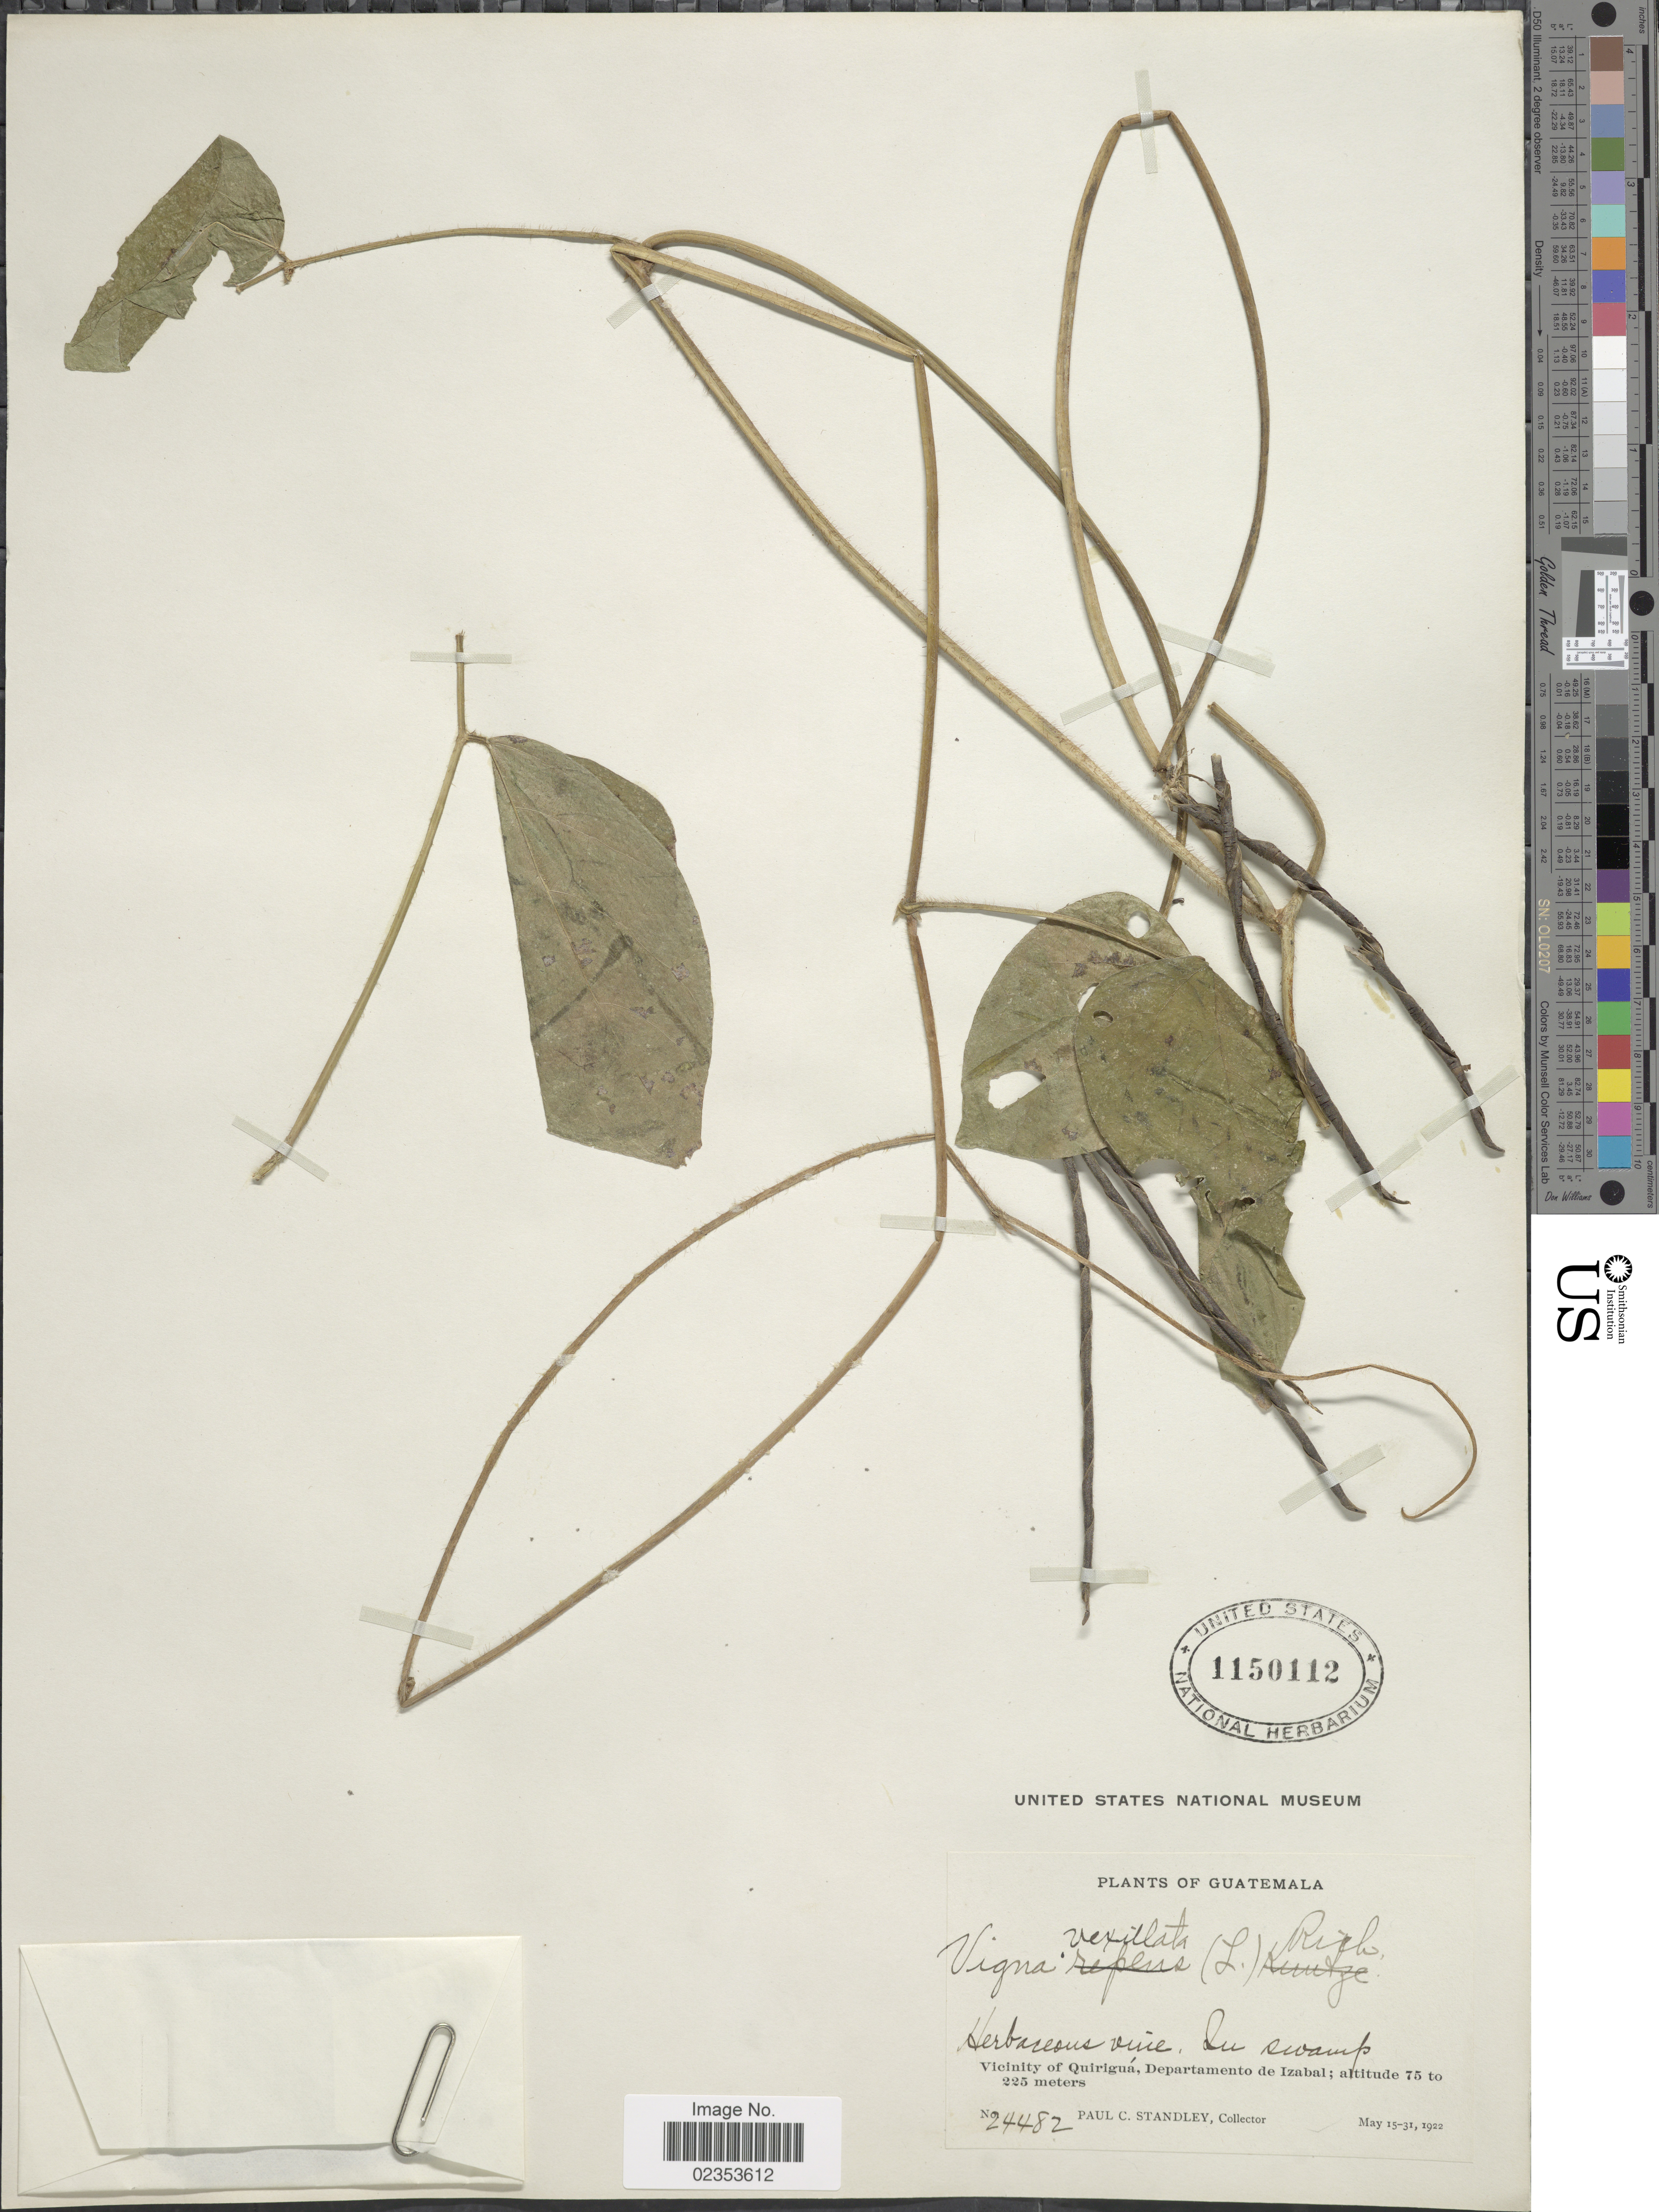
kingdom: Plantae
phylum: Tracheophyta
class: Magnoliopsida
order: Fabales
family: Fabaceae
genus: Vigna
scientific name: Vigna vexillata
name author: (L.) A. Rich.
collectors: P. C. Standley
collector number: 24482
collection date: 1922-05-15/1922-05-31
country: Guatemala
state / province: Izabal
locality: Vicinity of Quirigua, Departamento de Izabal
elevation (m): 75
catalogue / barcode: US 1150112